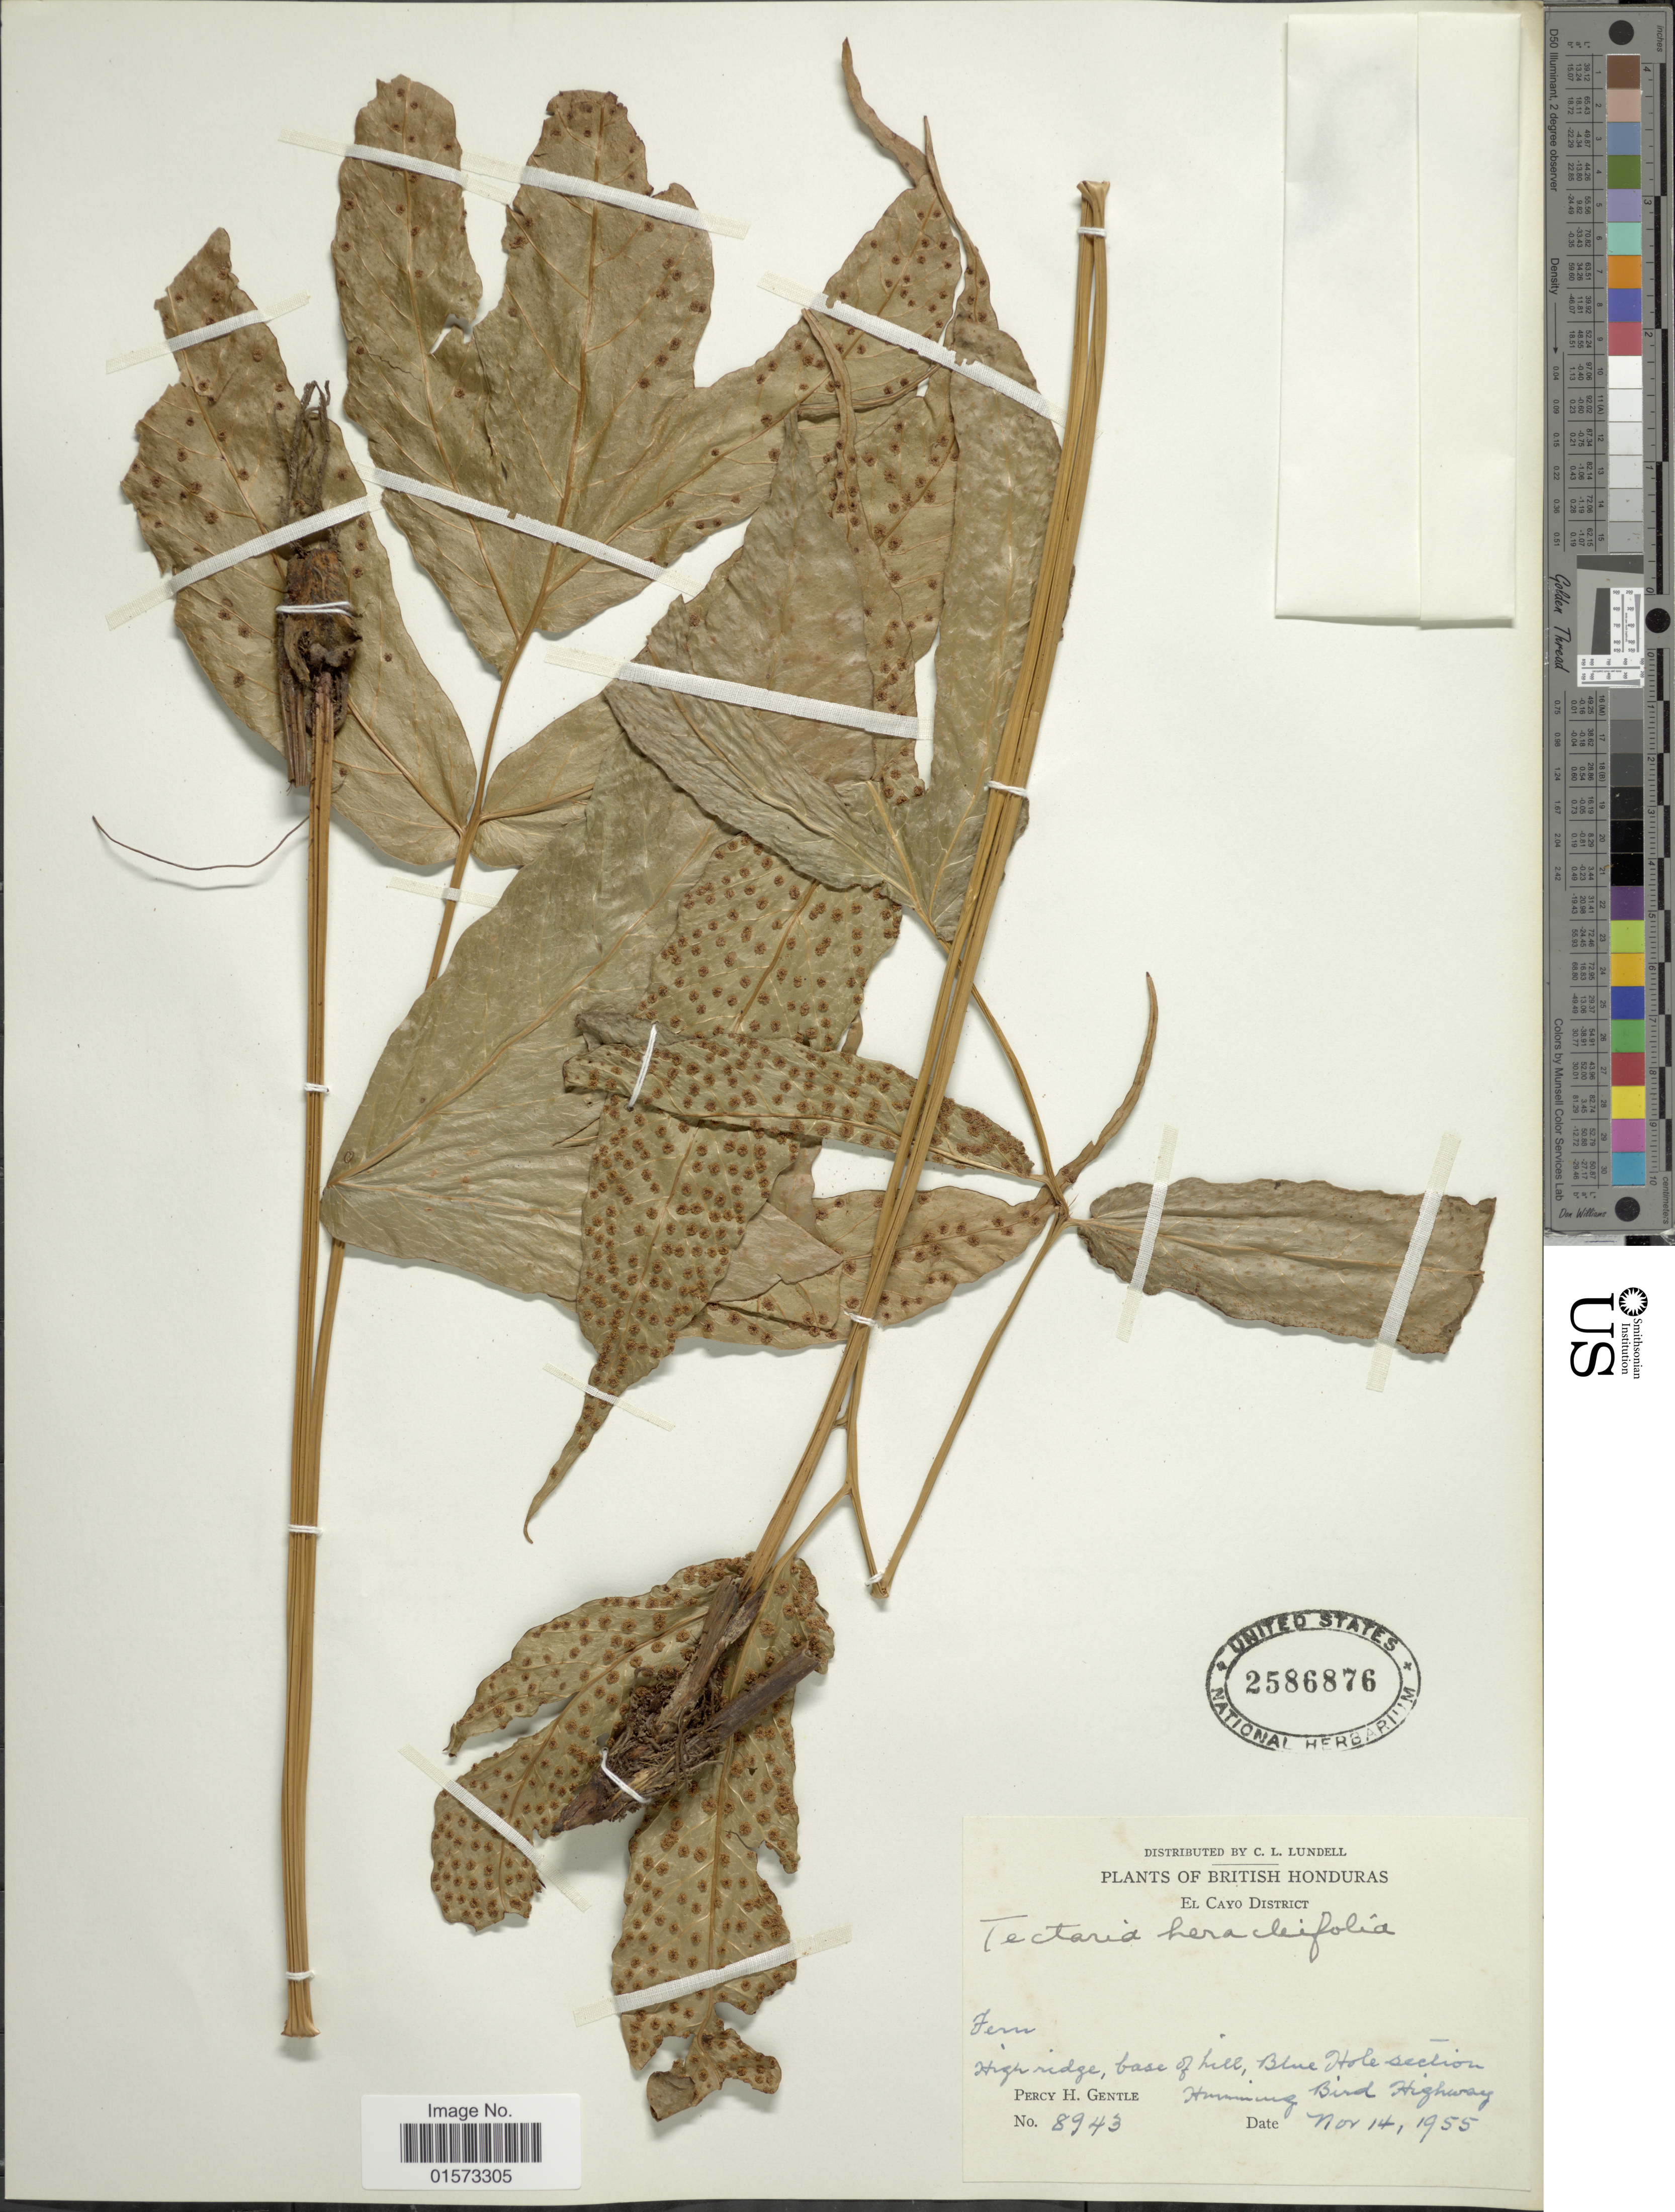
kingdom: Plantae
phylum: Tracheophyta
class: Polypodiopsida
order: Polypodiales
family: Tectariaceae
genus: Tectaria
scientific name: Tectaria heracleifolia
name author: (Willd.) Underw.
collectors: P. H. Gentle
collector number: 8943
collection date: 1955-11-14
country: Belize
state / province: Cayo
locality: British Honduras. El Cayo District. High ridge, base of Hill, Blue Hole section. Humming Bird Highway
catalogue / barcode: US 2586876